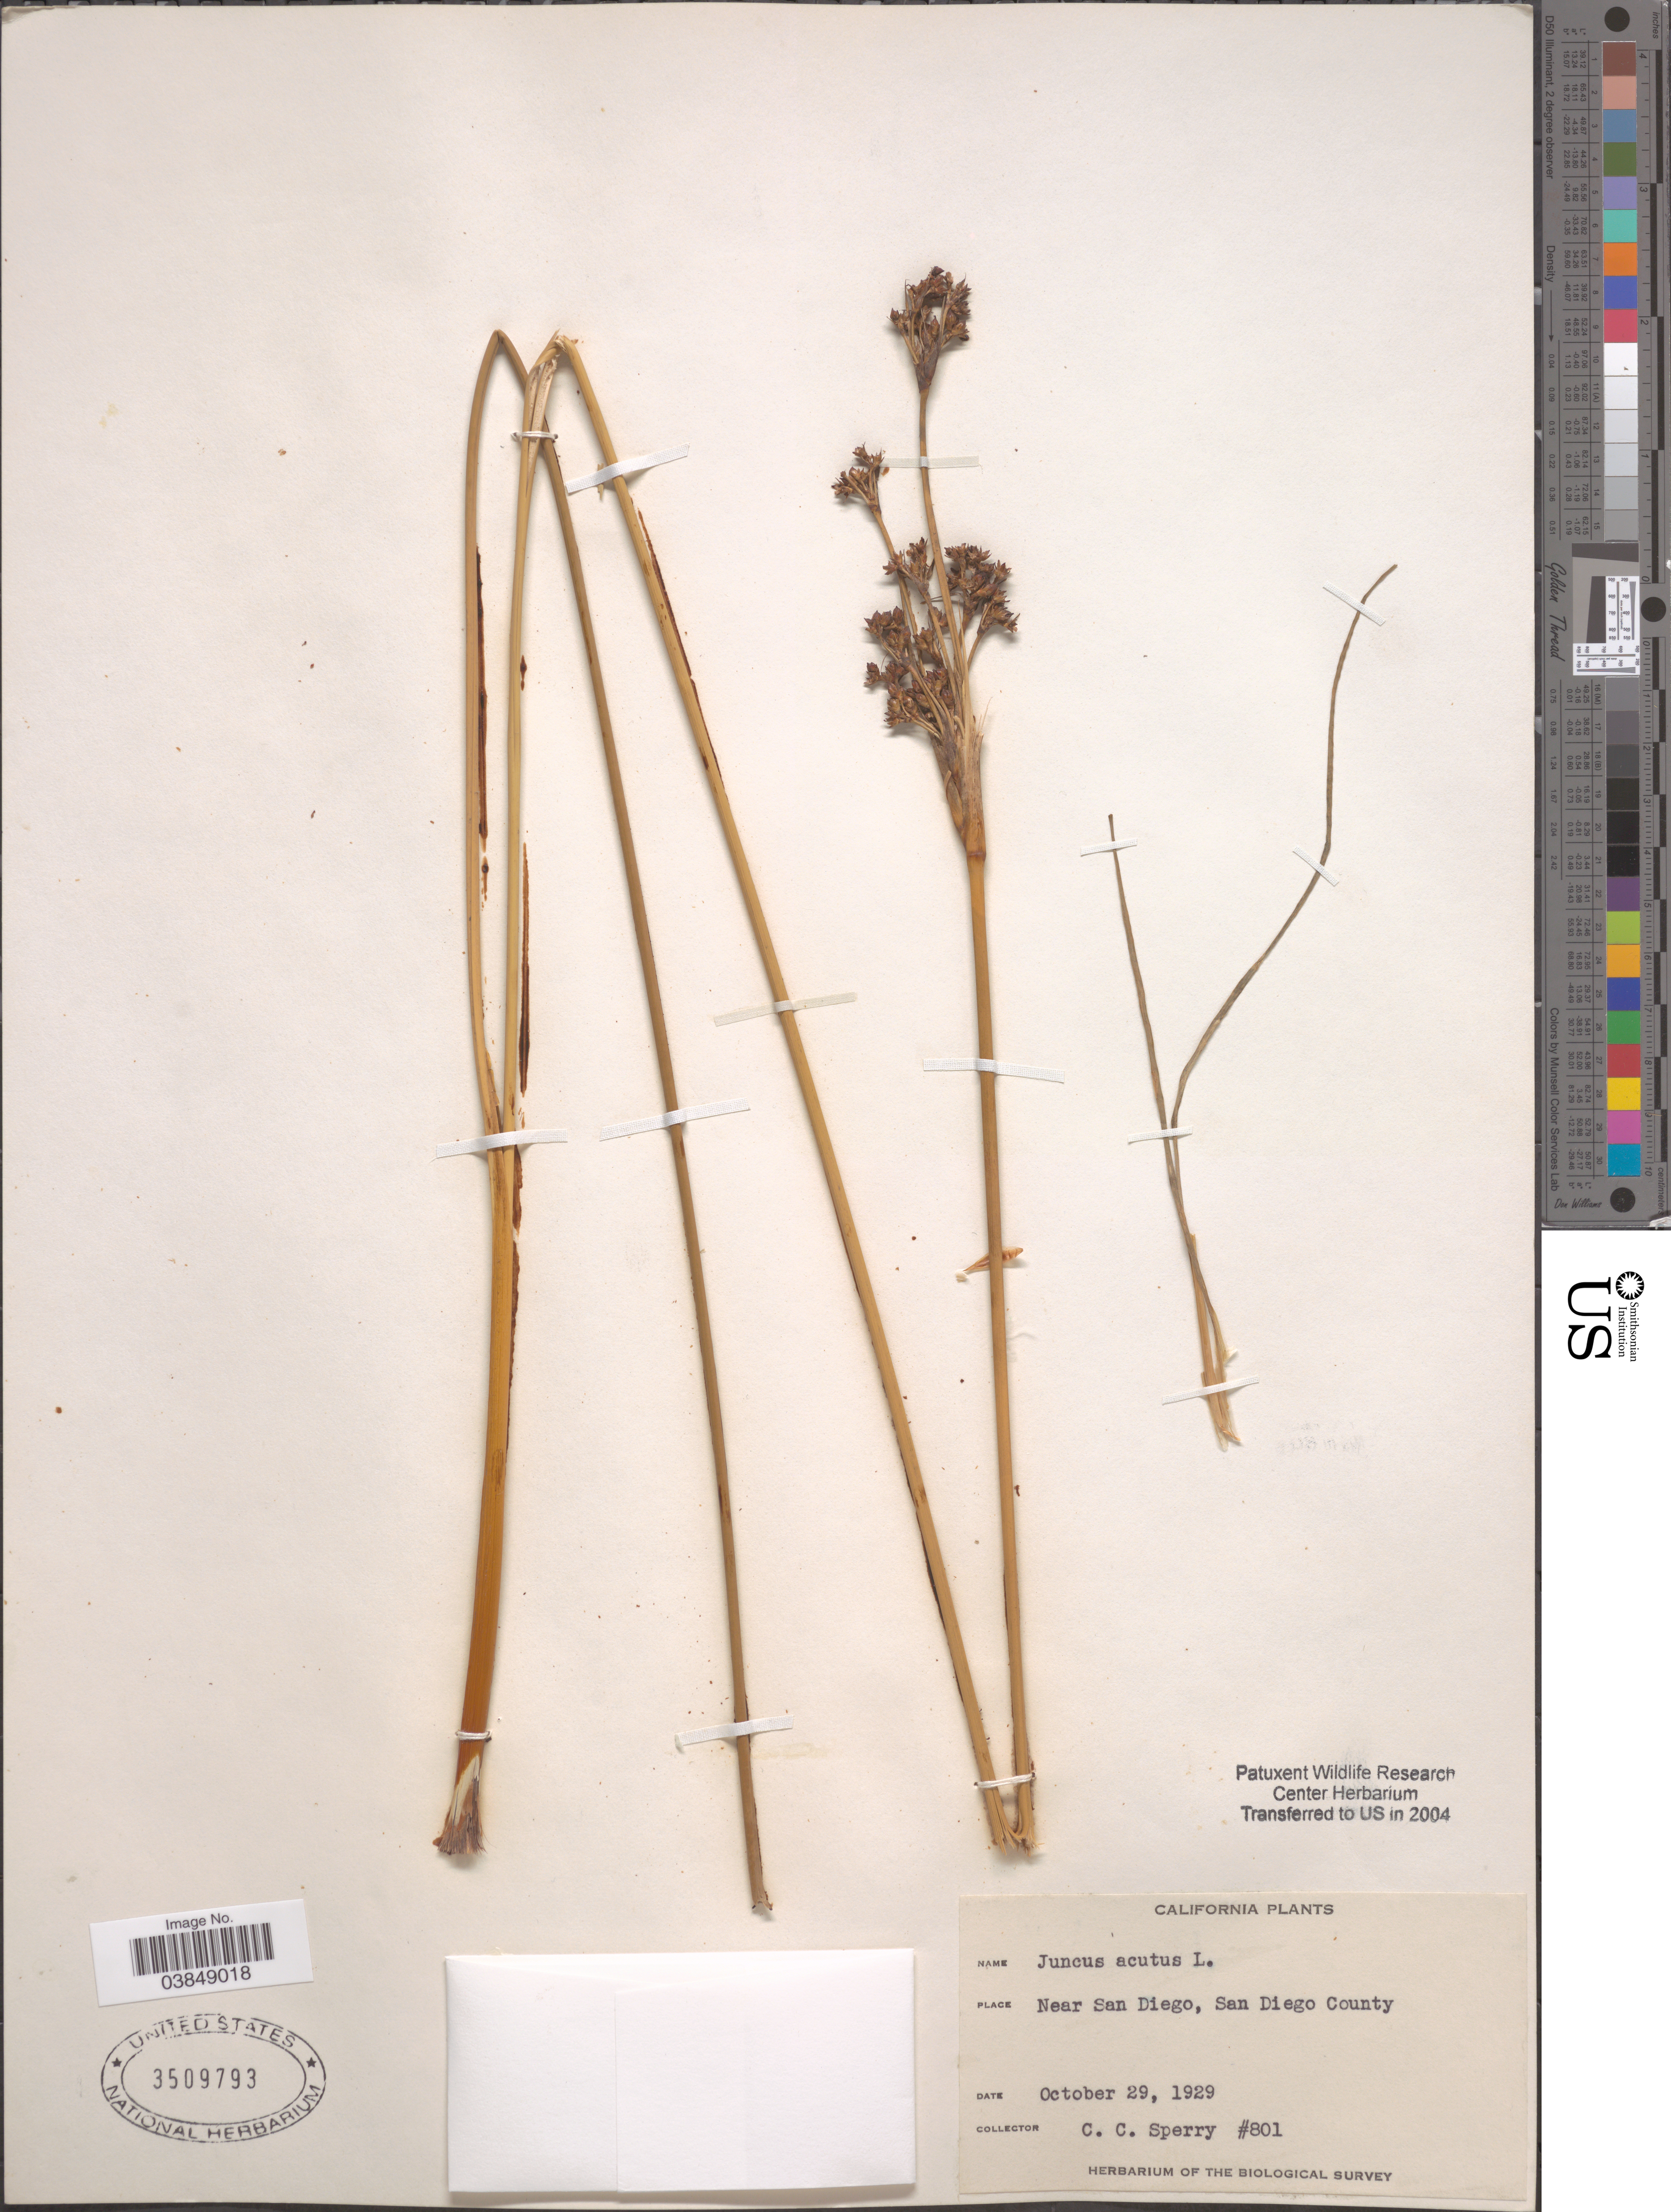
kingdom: Plantae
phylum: Tracheophyta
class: Liliopsida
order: Poales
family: Juncaceae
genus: Juncus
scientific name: Juncus acutus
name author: L.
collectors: C. C. Sperry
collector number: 801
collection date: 1929-10-29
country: United States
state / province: California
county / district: San Diego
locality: Near San Diego, San Diego County.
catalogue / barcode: US 3509793